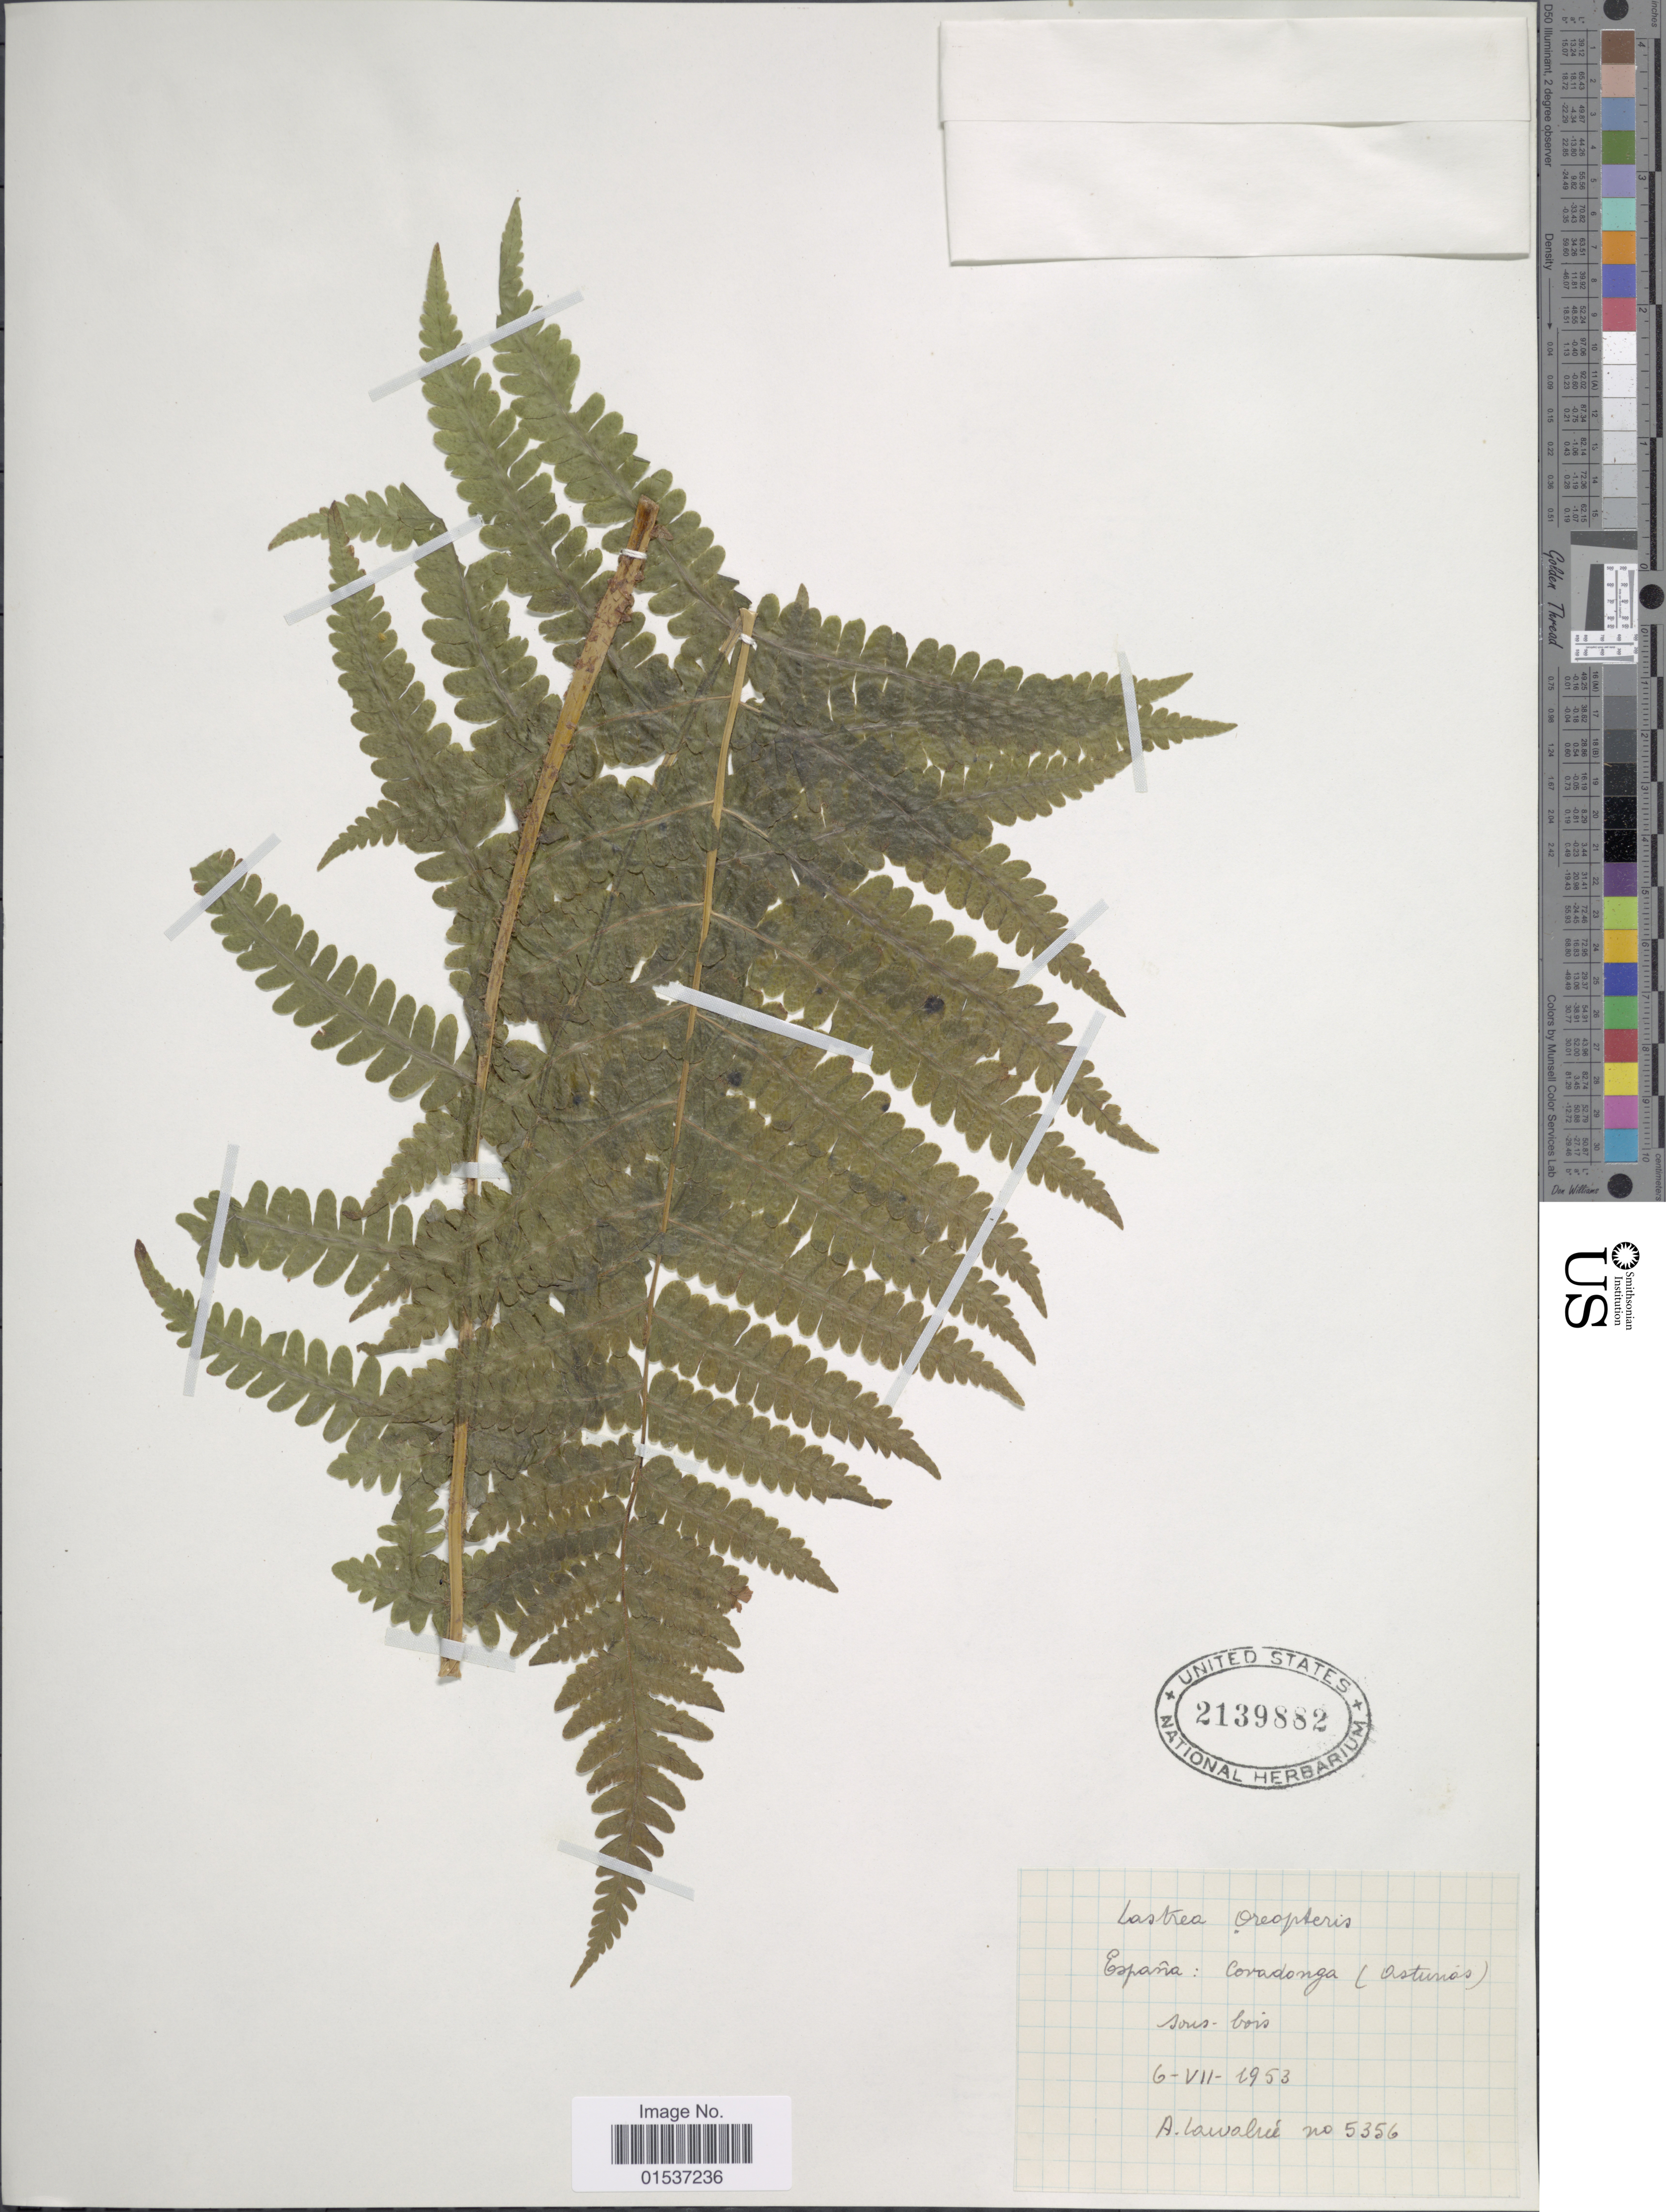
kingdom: Plantae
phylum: Tracheophyta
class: Polypodiopsida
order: Polypodiales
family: Thelypteridaceae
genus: Oreopteris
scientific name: Oreopteris limbosperma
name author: (All.) K. Iwats.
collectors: A. G. Lawalrée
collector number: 5356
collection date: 1953-07-06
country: Spain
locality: Espana: Coradonga (Ostunos).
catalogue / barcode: US 2139882